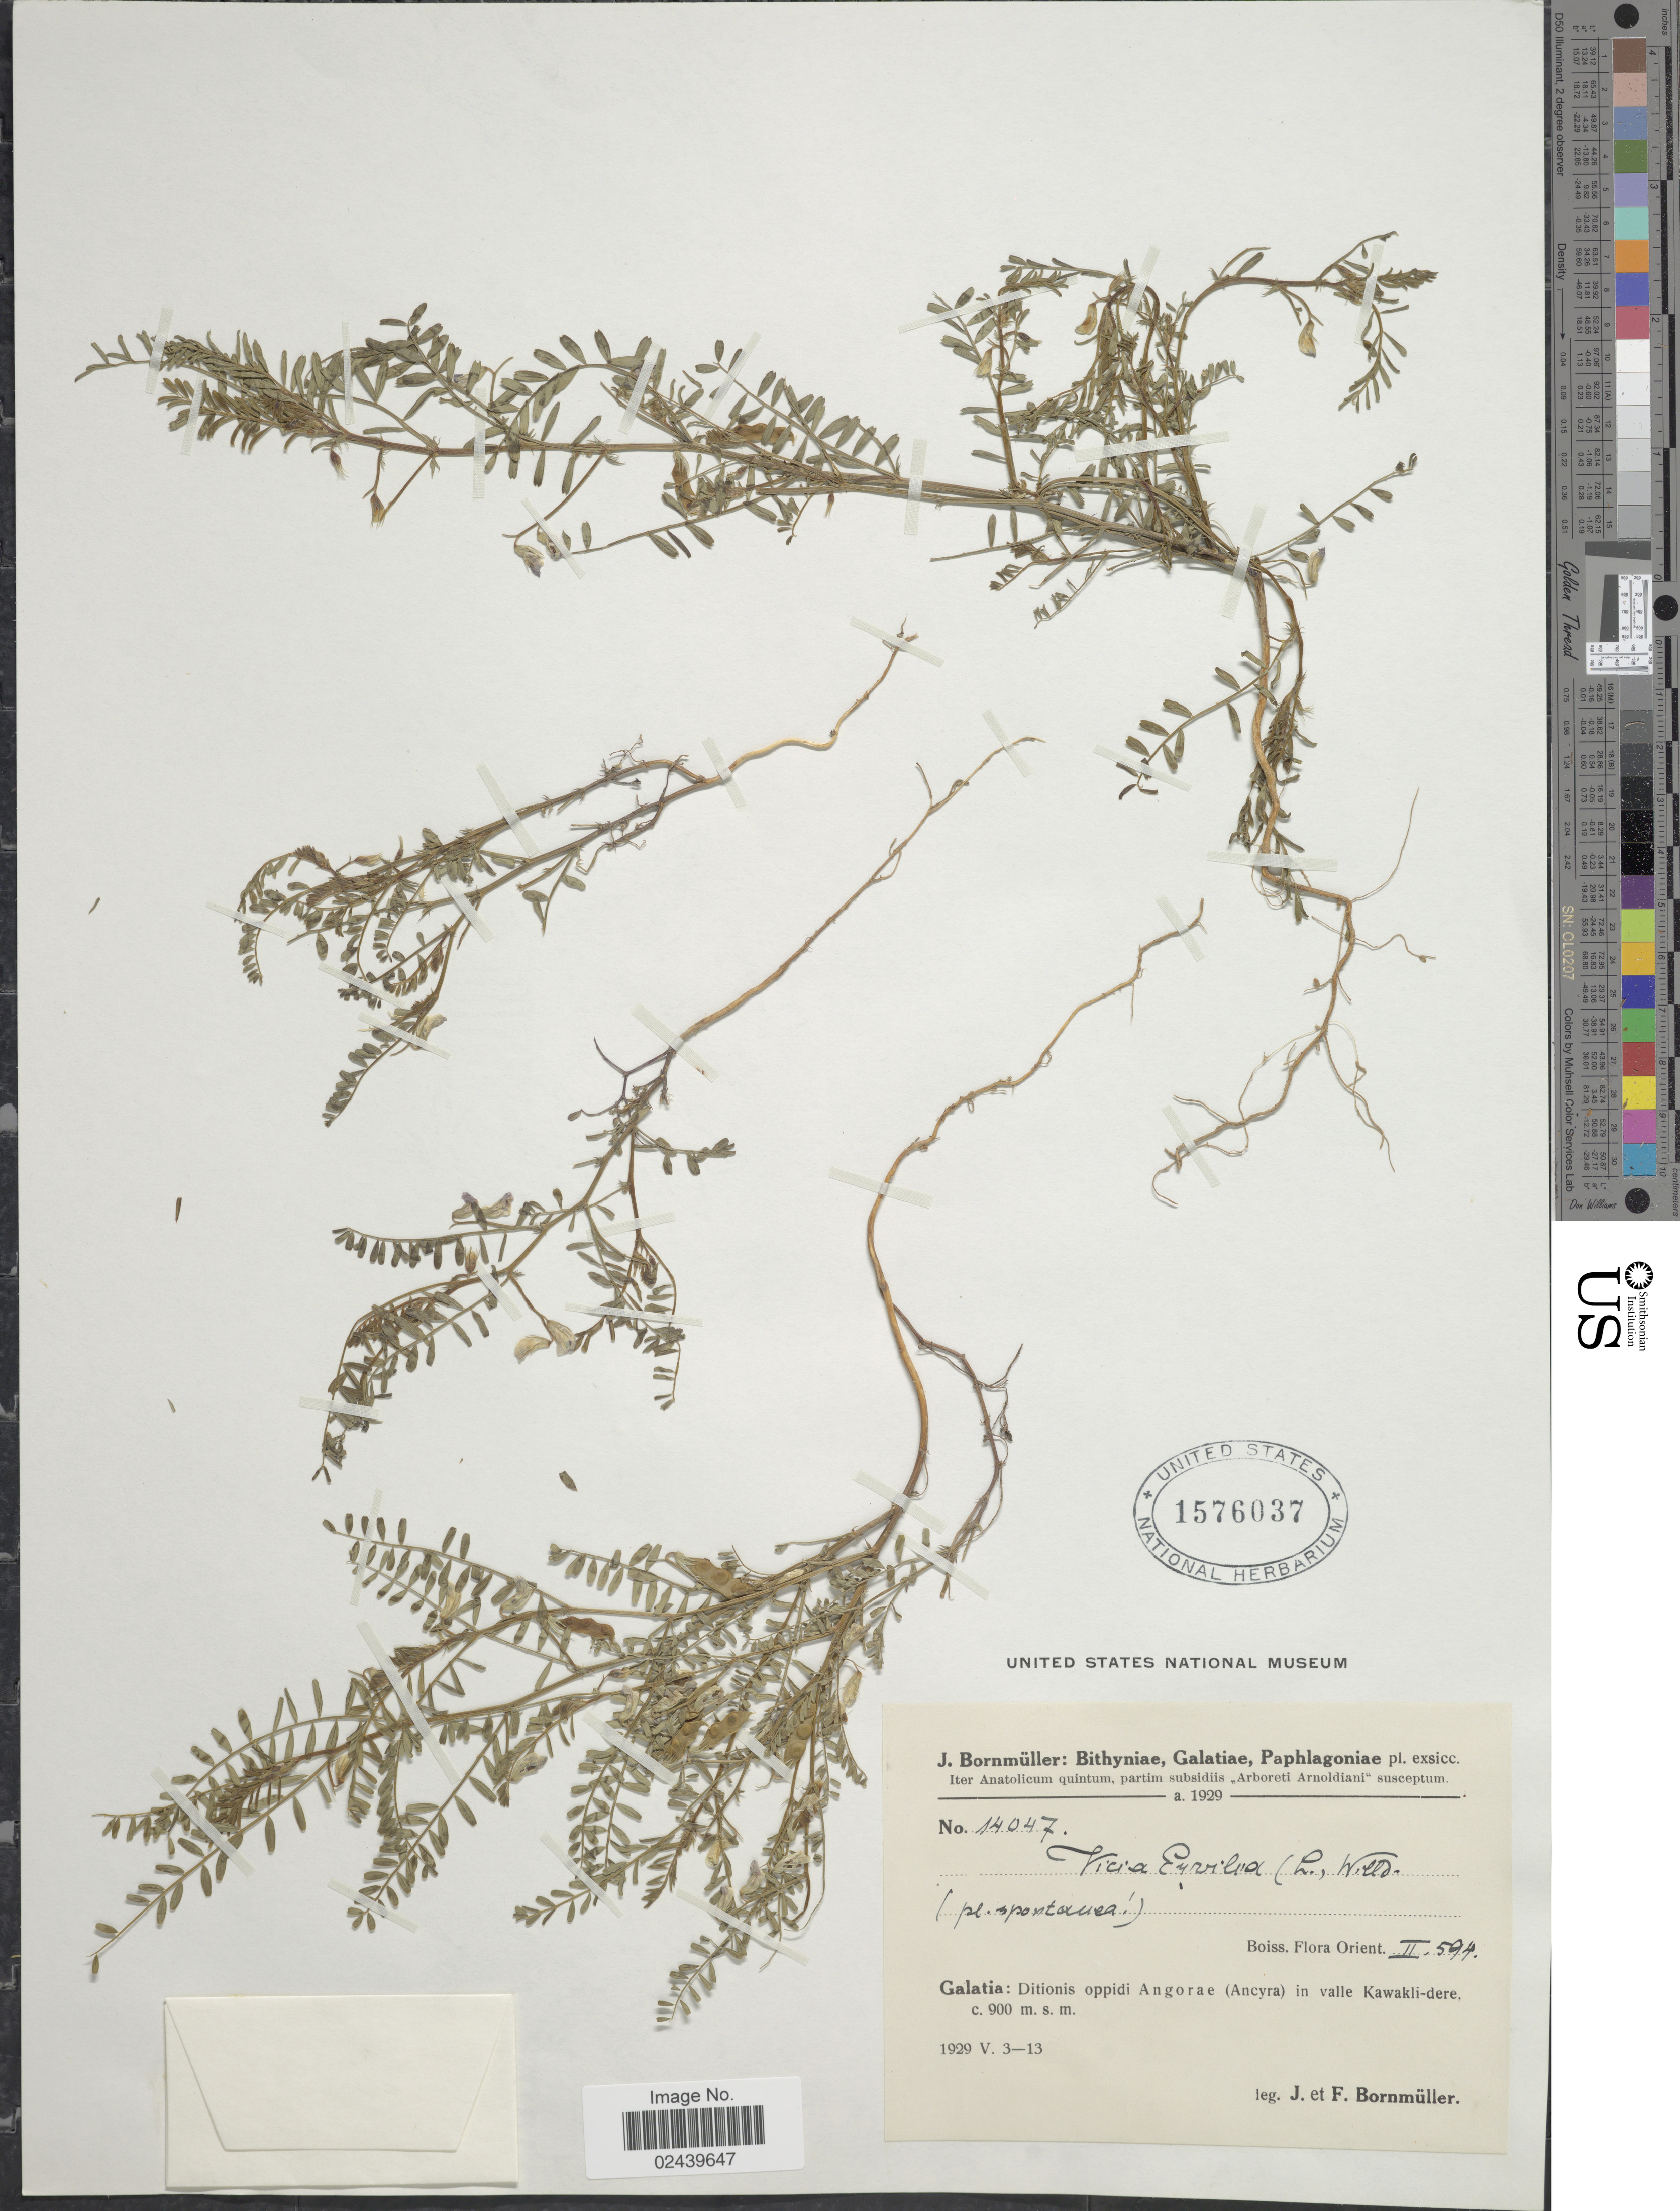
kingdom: Plantae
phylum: Tracheophyta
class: Magnoliopsida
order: Fabales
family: Fabaceae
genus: Vicia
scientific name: Vicia ervilia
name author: (L.) Willd.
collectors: J. Bornmüller & A. Bornmüller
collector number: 14047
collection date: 1929-05-03/1929-05-13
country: Romania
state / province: Galati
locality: Ditionis oppidi Angorae (Ancyra) in valle Kawakli-dere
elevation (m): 900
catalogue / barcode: US 1576037